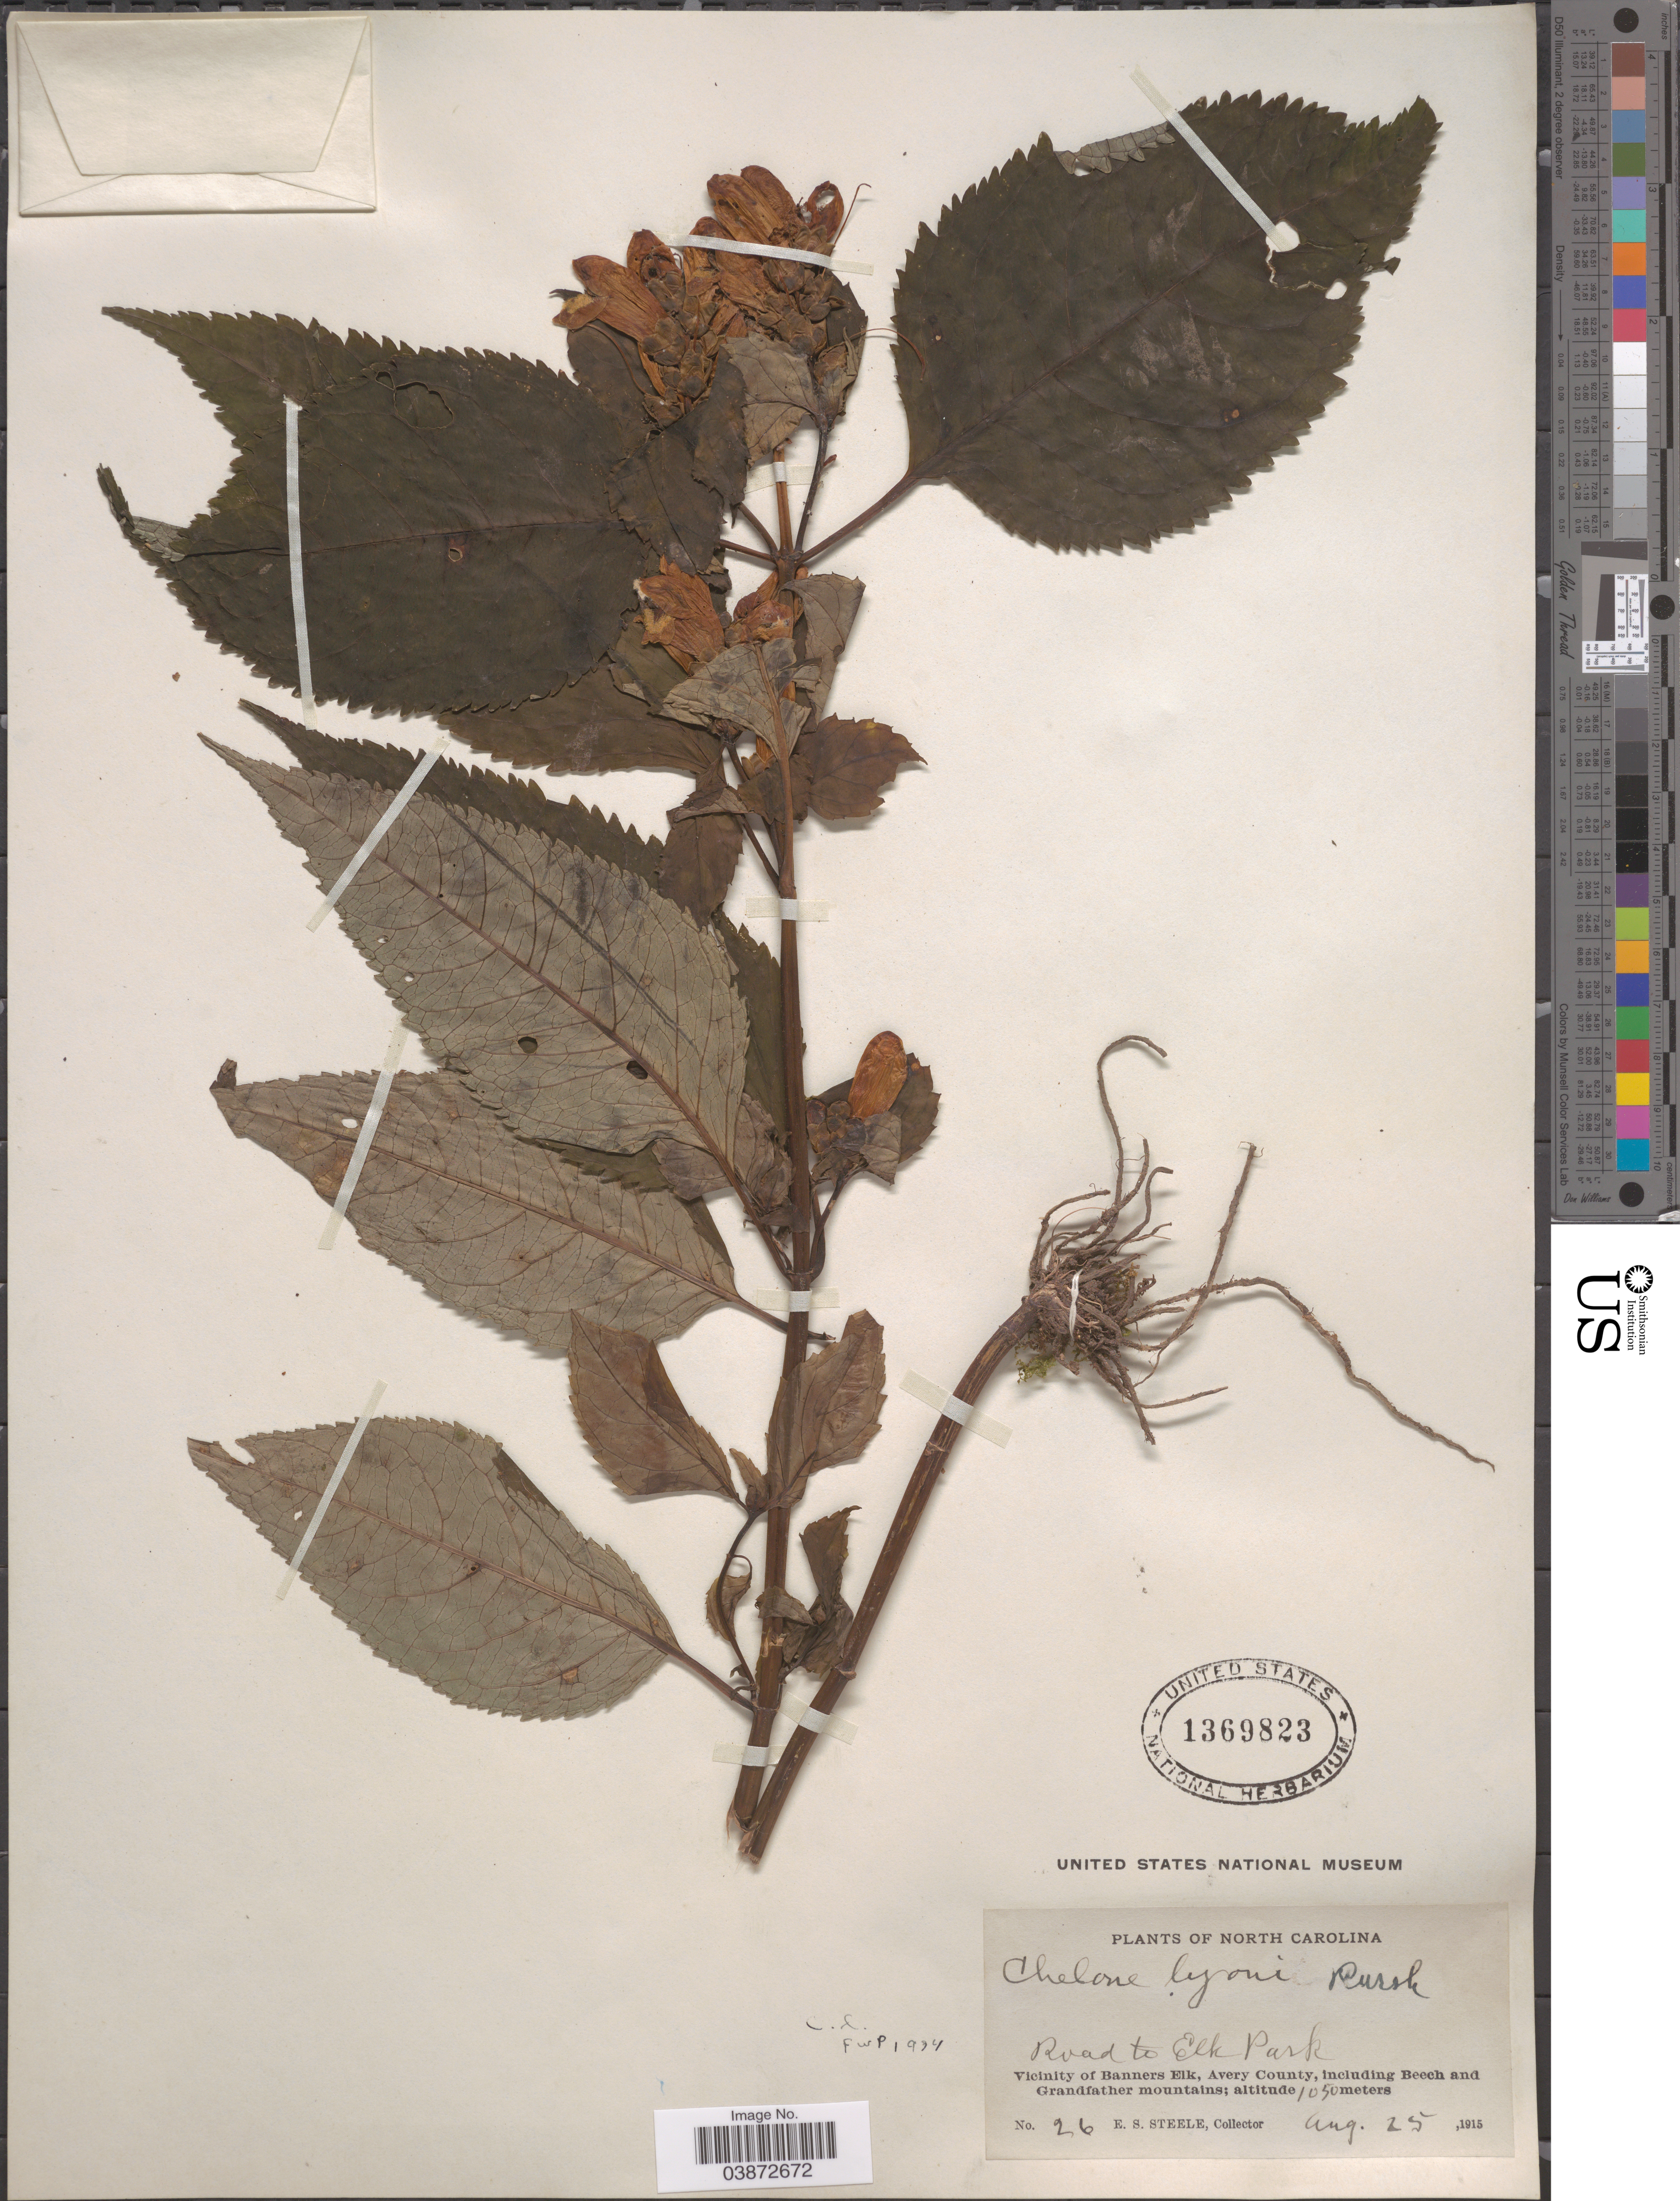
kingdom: Plantae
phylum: Tracheophyta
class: Magnoliopsida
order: Lamiales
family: Plantaginaceae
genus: Chelone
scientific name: Chelone lyonii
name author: Pursh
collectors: E. Steele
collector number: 26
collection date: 1915-08-25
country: United States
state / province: North Carolina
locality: Road to Elk Park. Vicinity of Banners Elk, Avery County, including Beech and Grandfather mountains.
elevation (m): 1050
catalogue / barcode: US 1369823